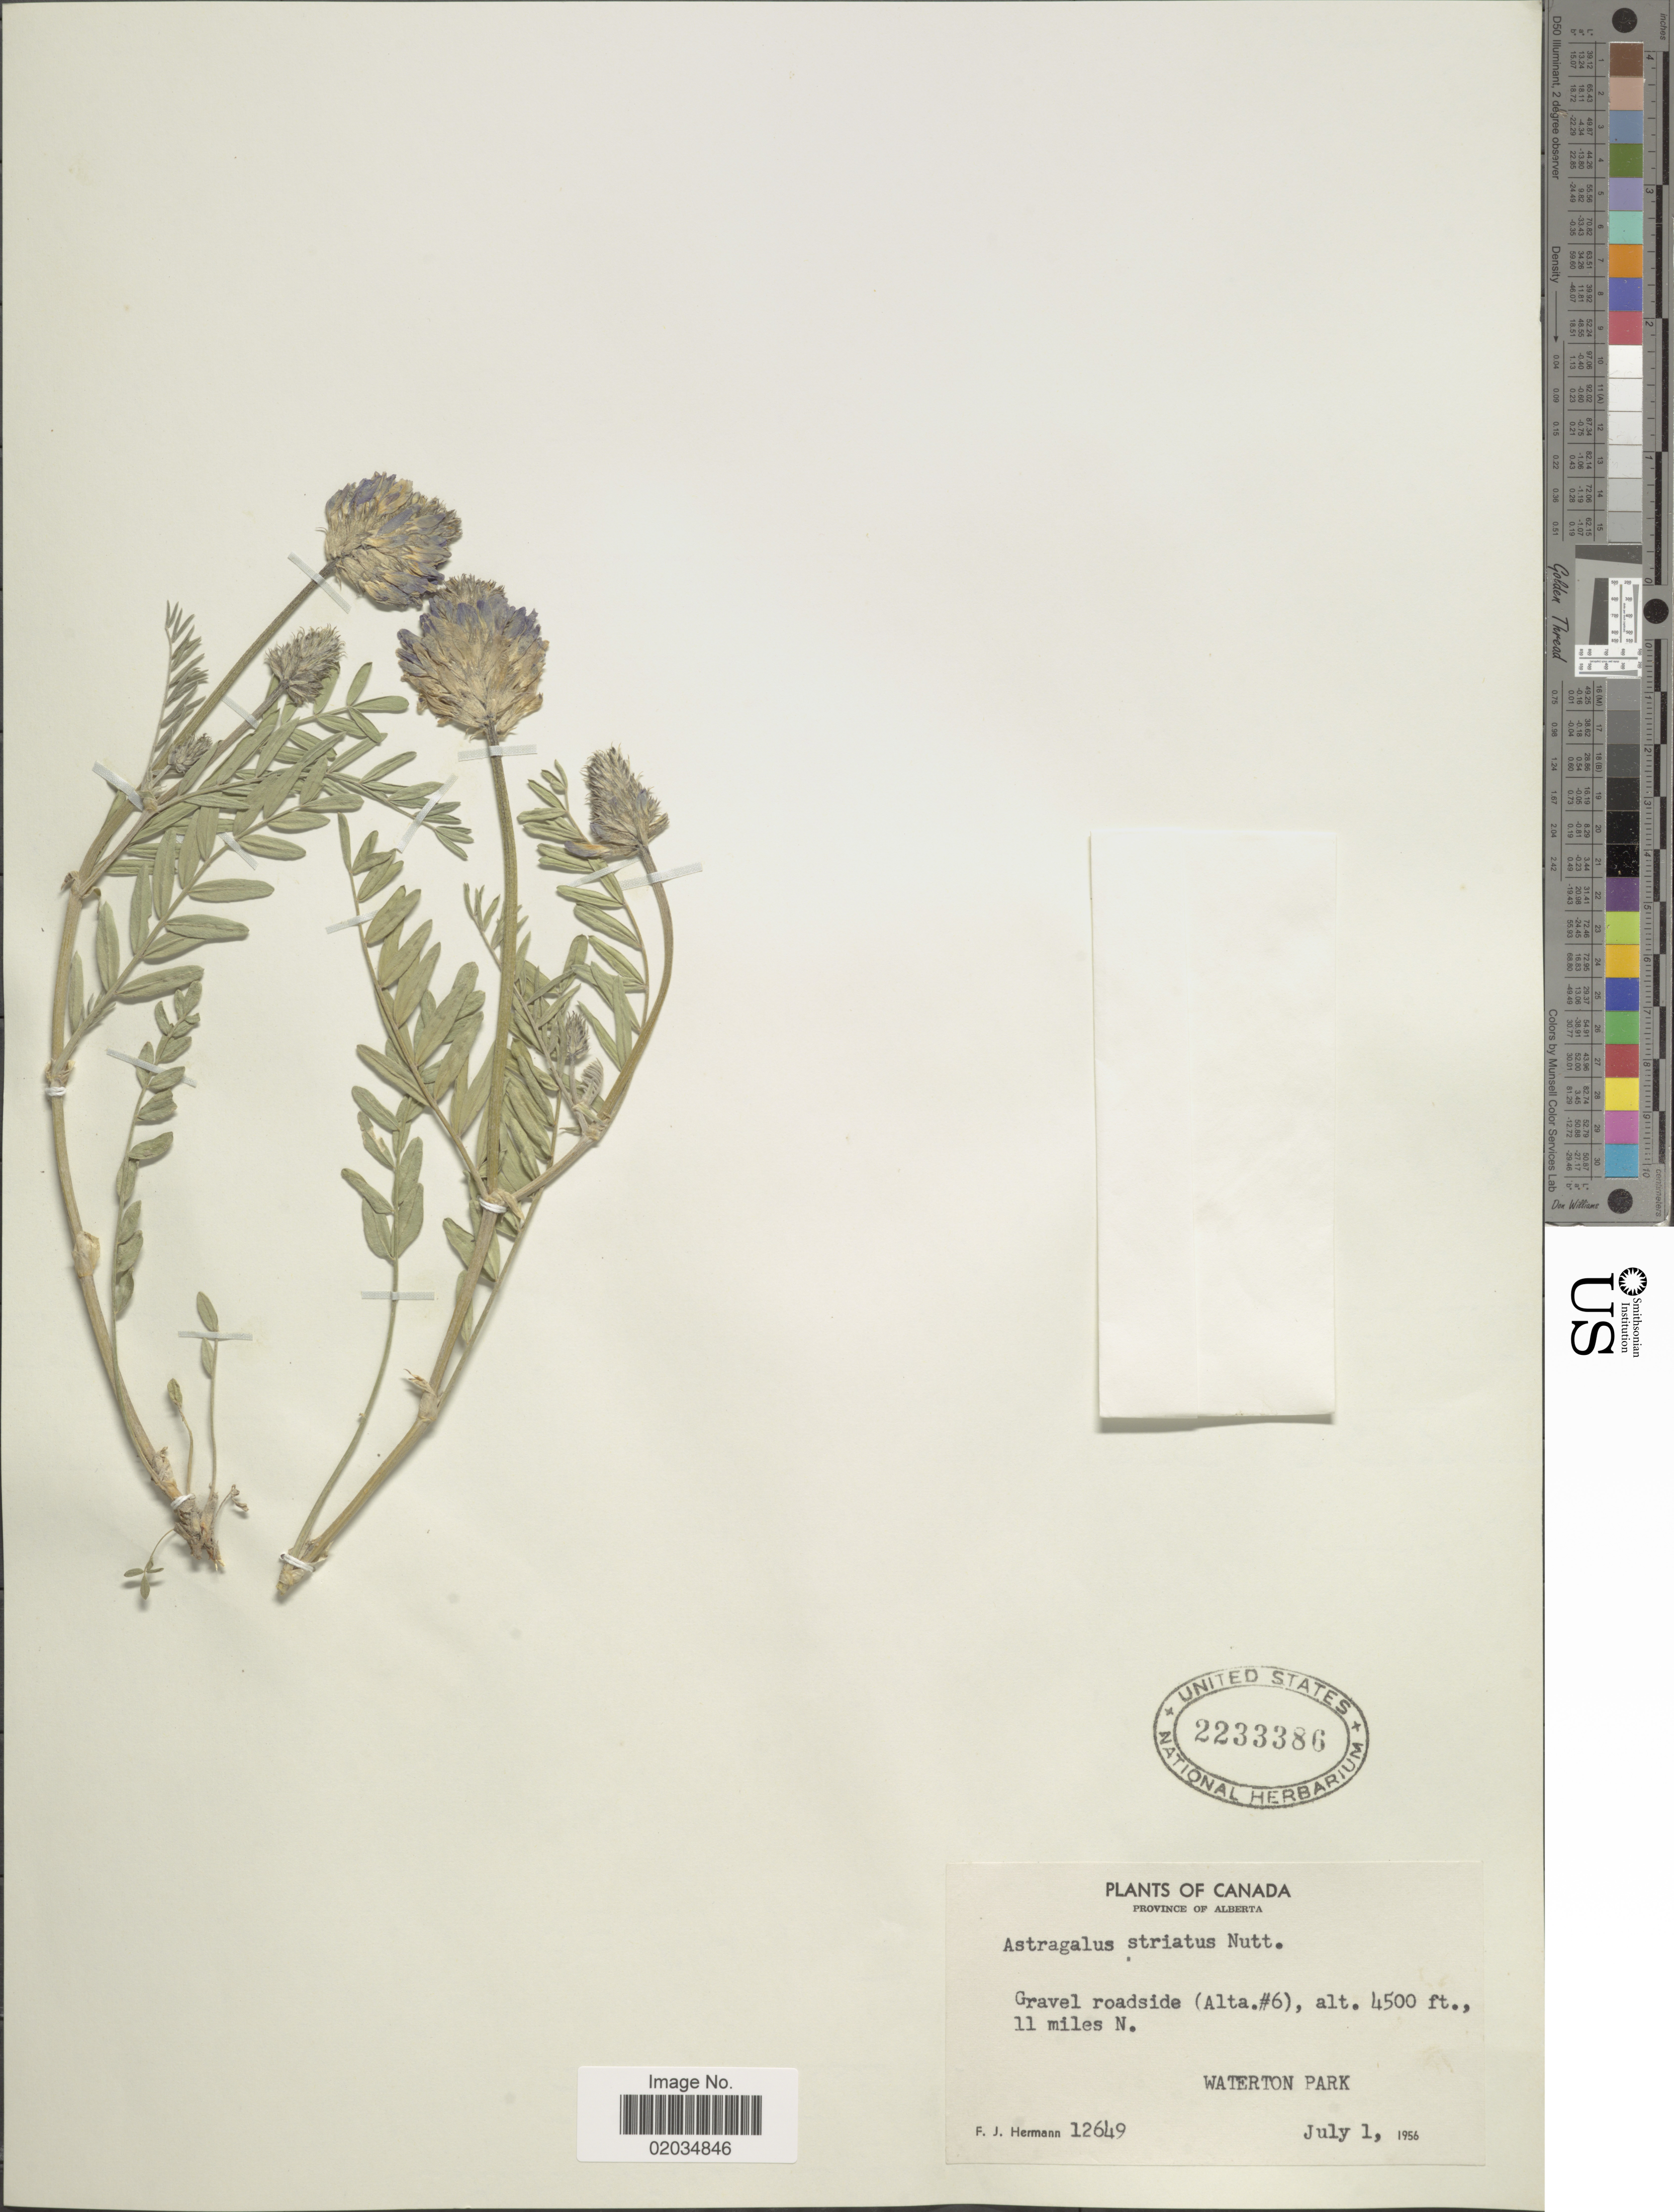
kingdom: Plantae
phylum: Tracheophyta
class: Magnoliopsida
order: Fabales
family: Fabaceae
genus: Astragalus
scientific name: Astragalus striatus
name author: Nutt.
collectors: F. J. Hermann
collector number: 12649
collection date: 1956-07-01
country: Canada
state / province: Alberta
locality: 11 miles N. Waterton Park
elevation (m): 1372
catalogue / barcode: US 2233386